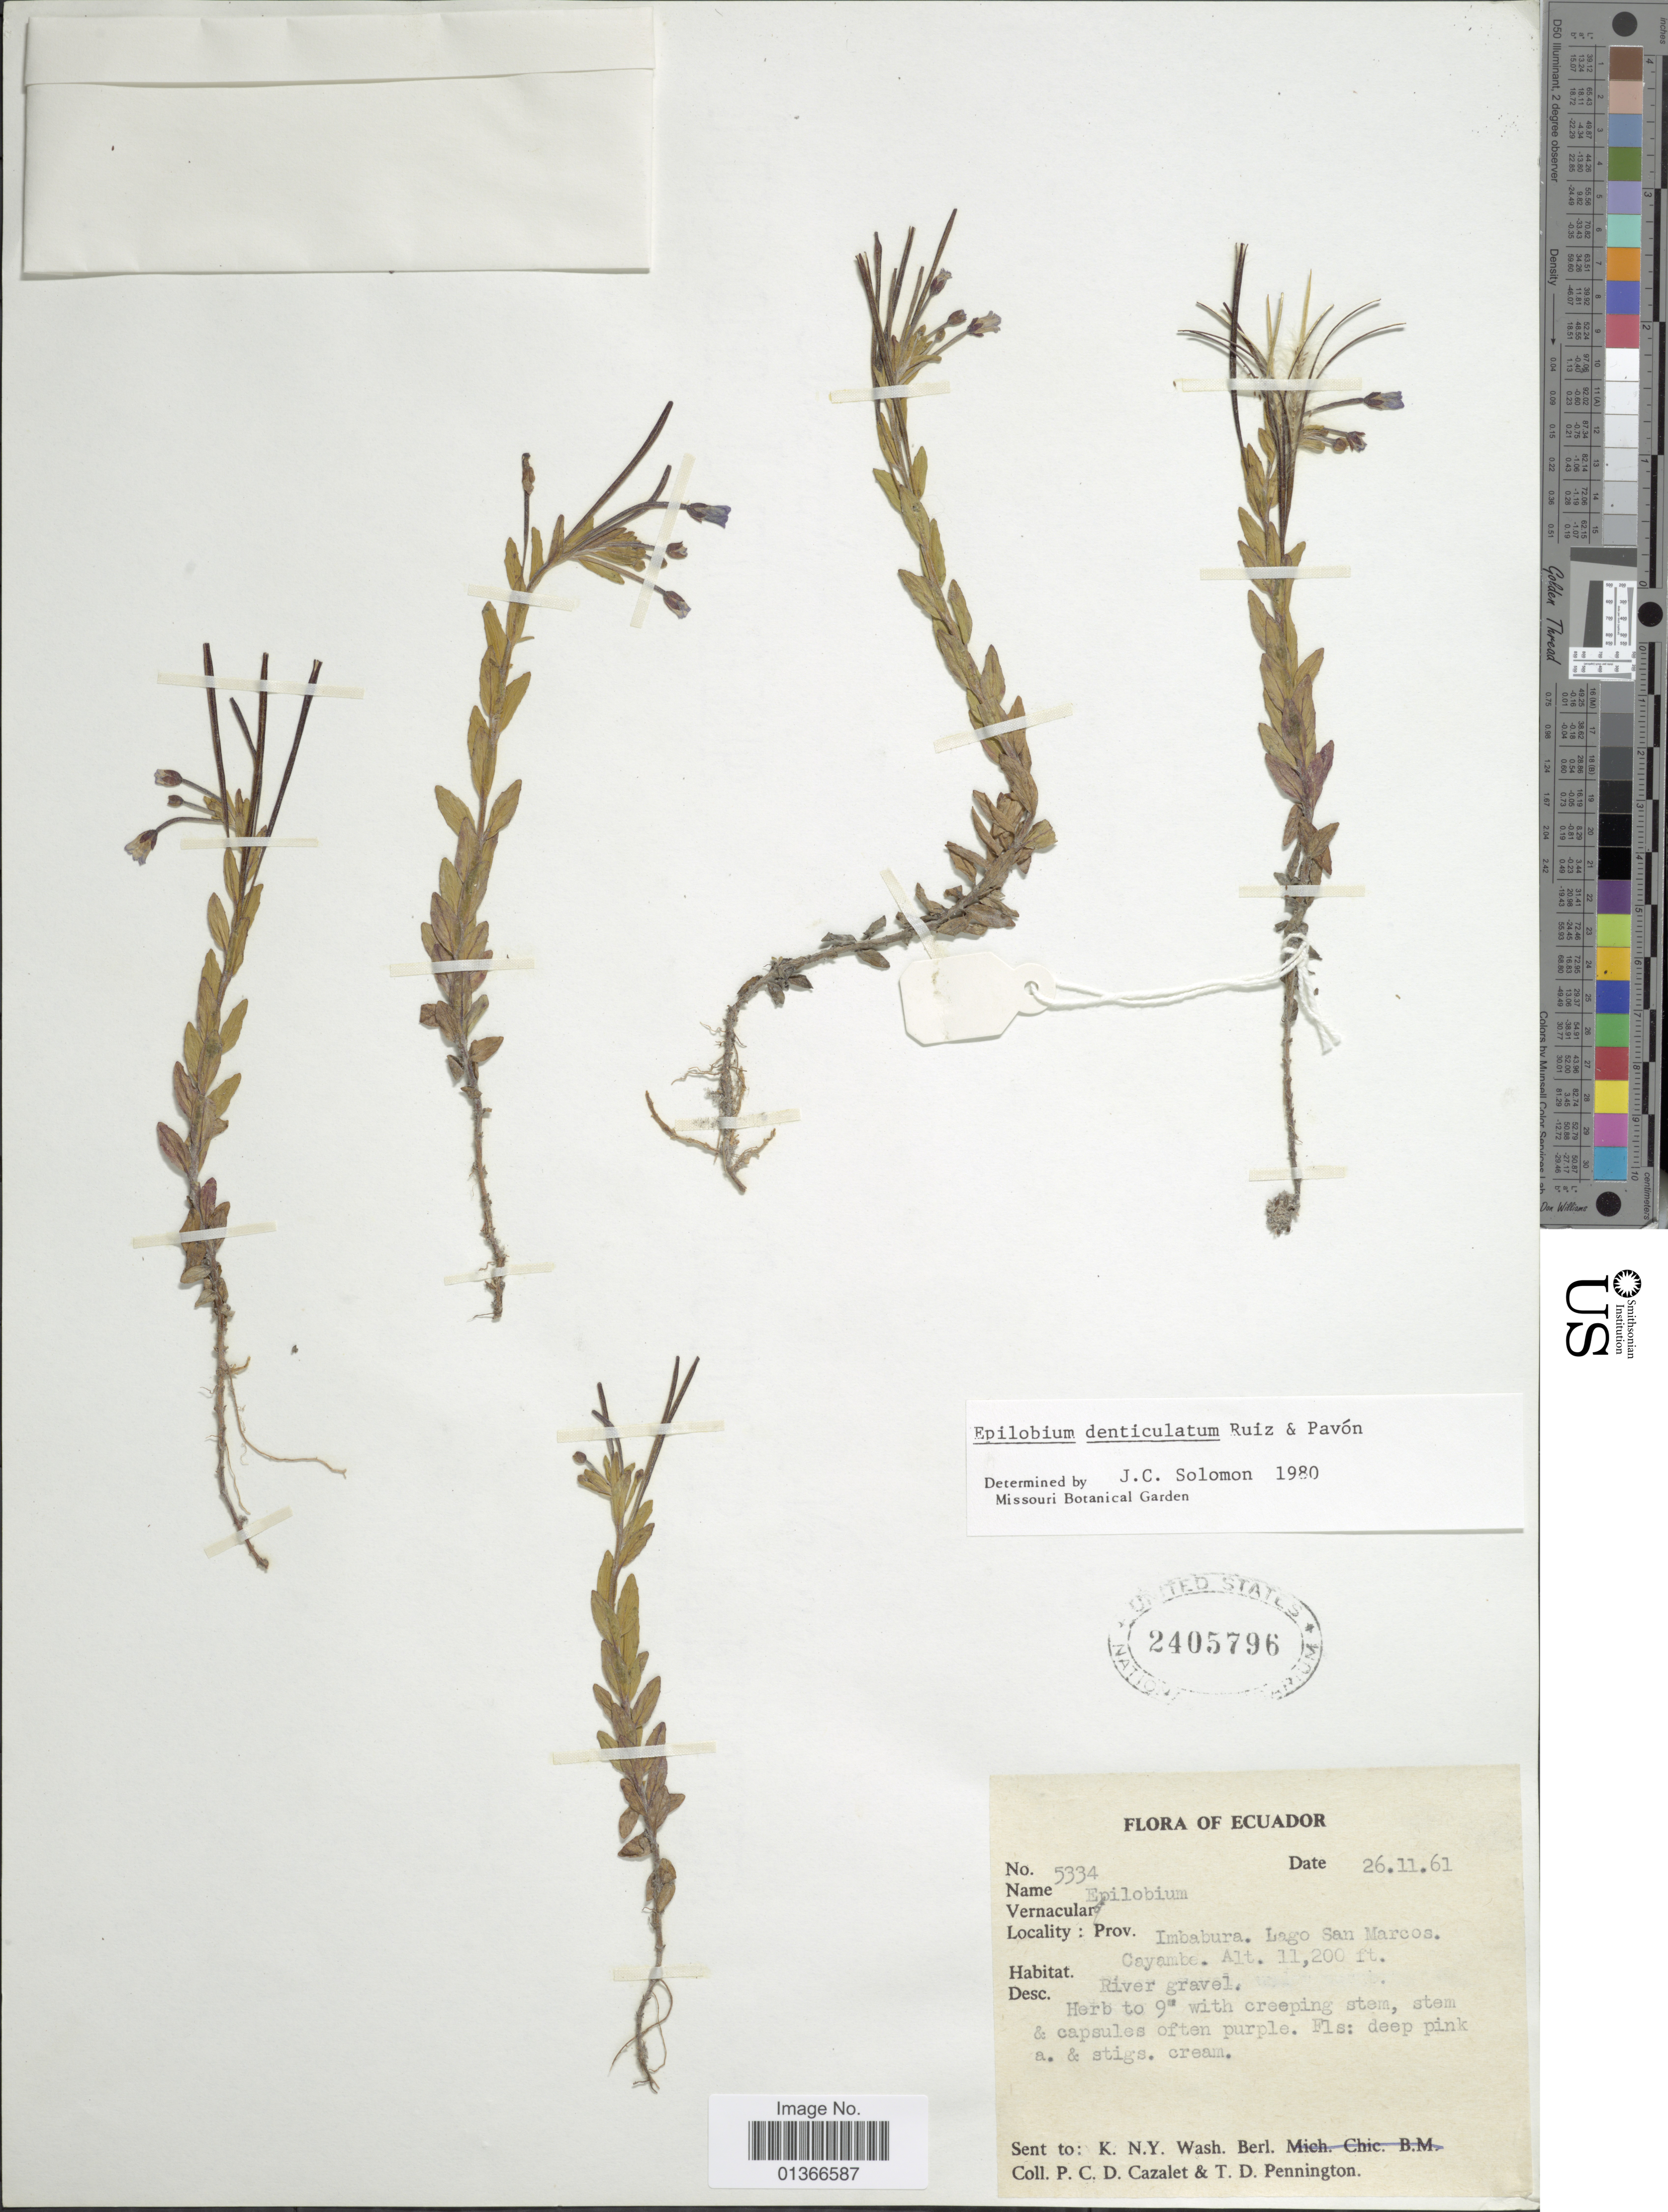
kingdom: Plantae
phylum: Tracheophyta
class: Magnoliopsida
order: Myrtales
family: Onagraceae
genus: Epilobium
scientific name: Epilobium denticulatum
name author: Ruiz & Pav.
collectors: P. C. D. Cazalet & T. D. Pennington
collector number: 5334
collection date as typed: Transcribed d/m/y: 26/11/61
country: Ecuador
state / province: Imbabura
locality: Lago San Marcos. Cayambe.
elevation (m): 3414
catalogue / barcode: US 2405796